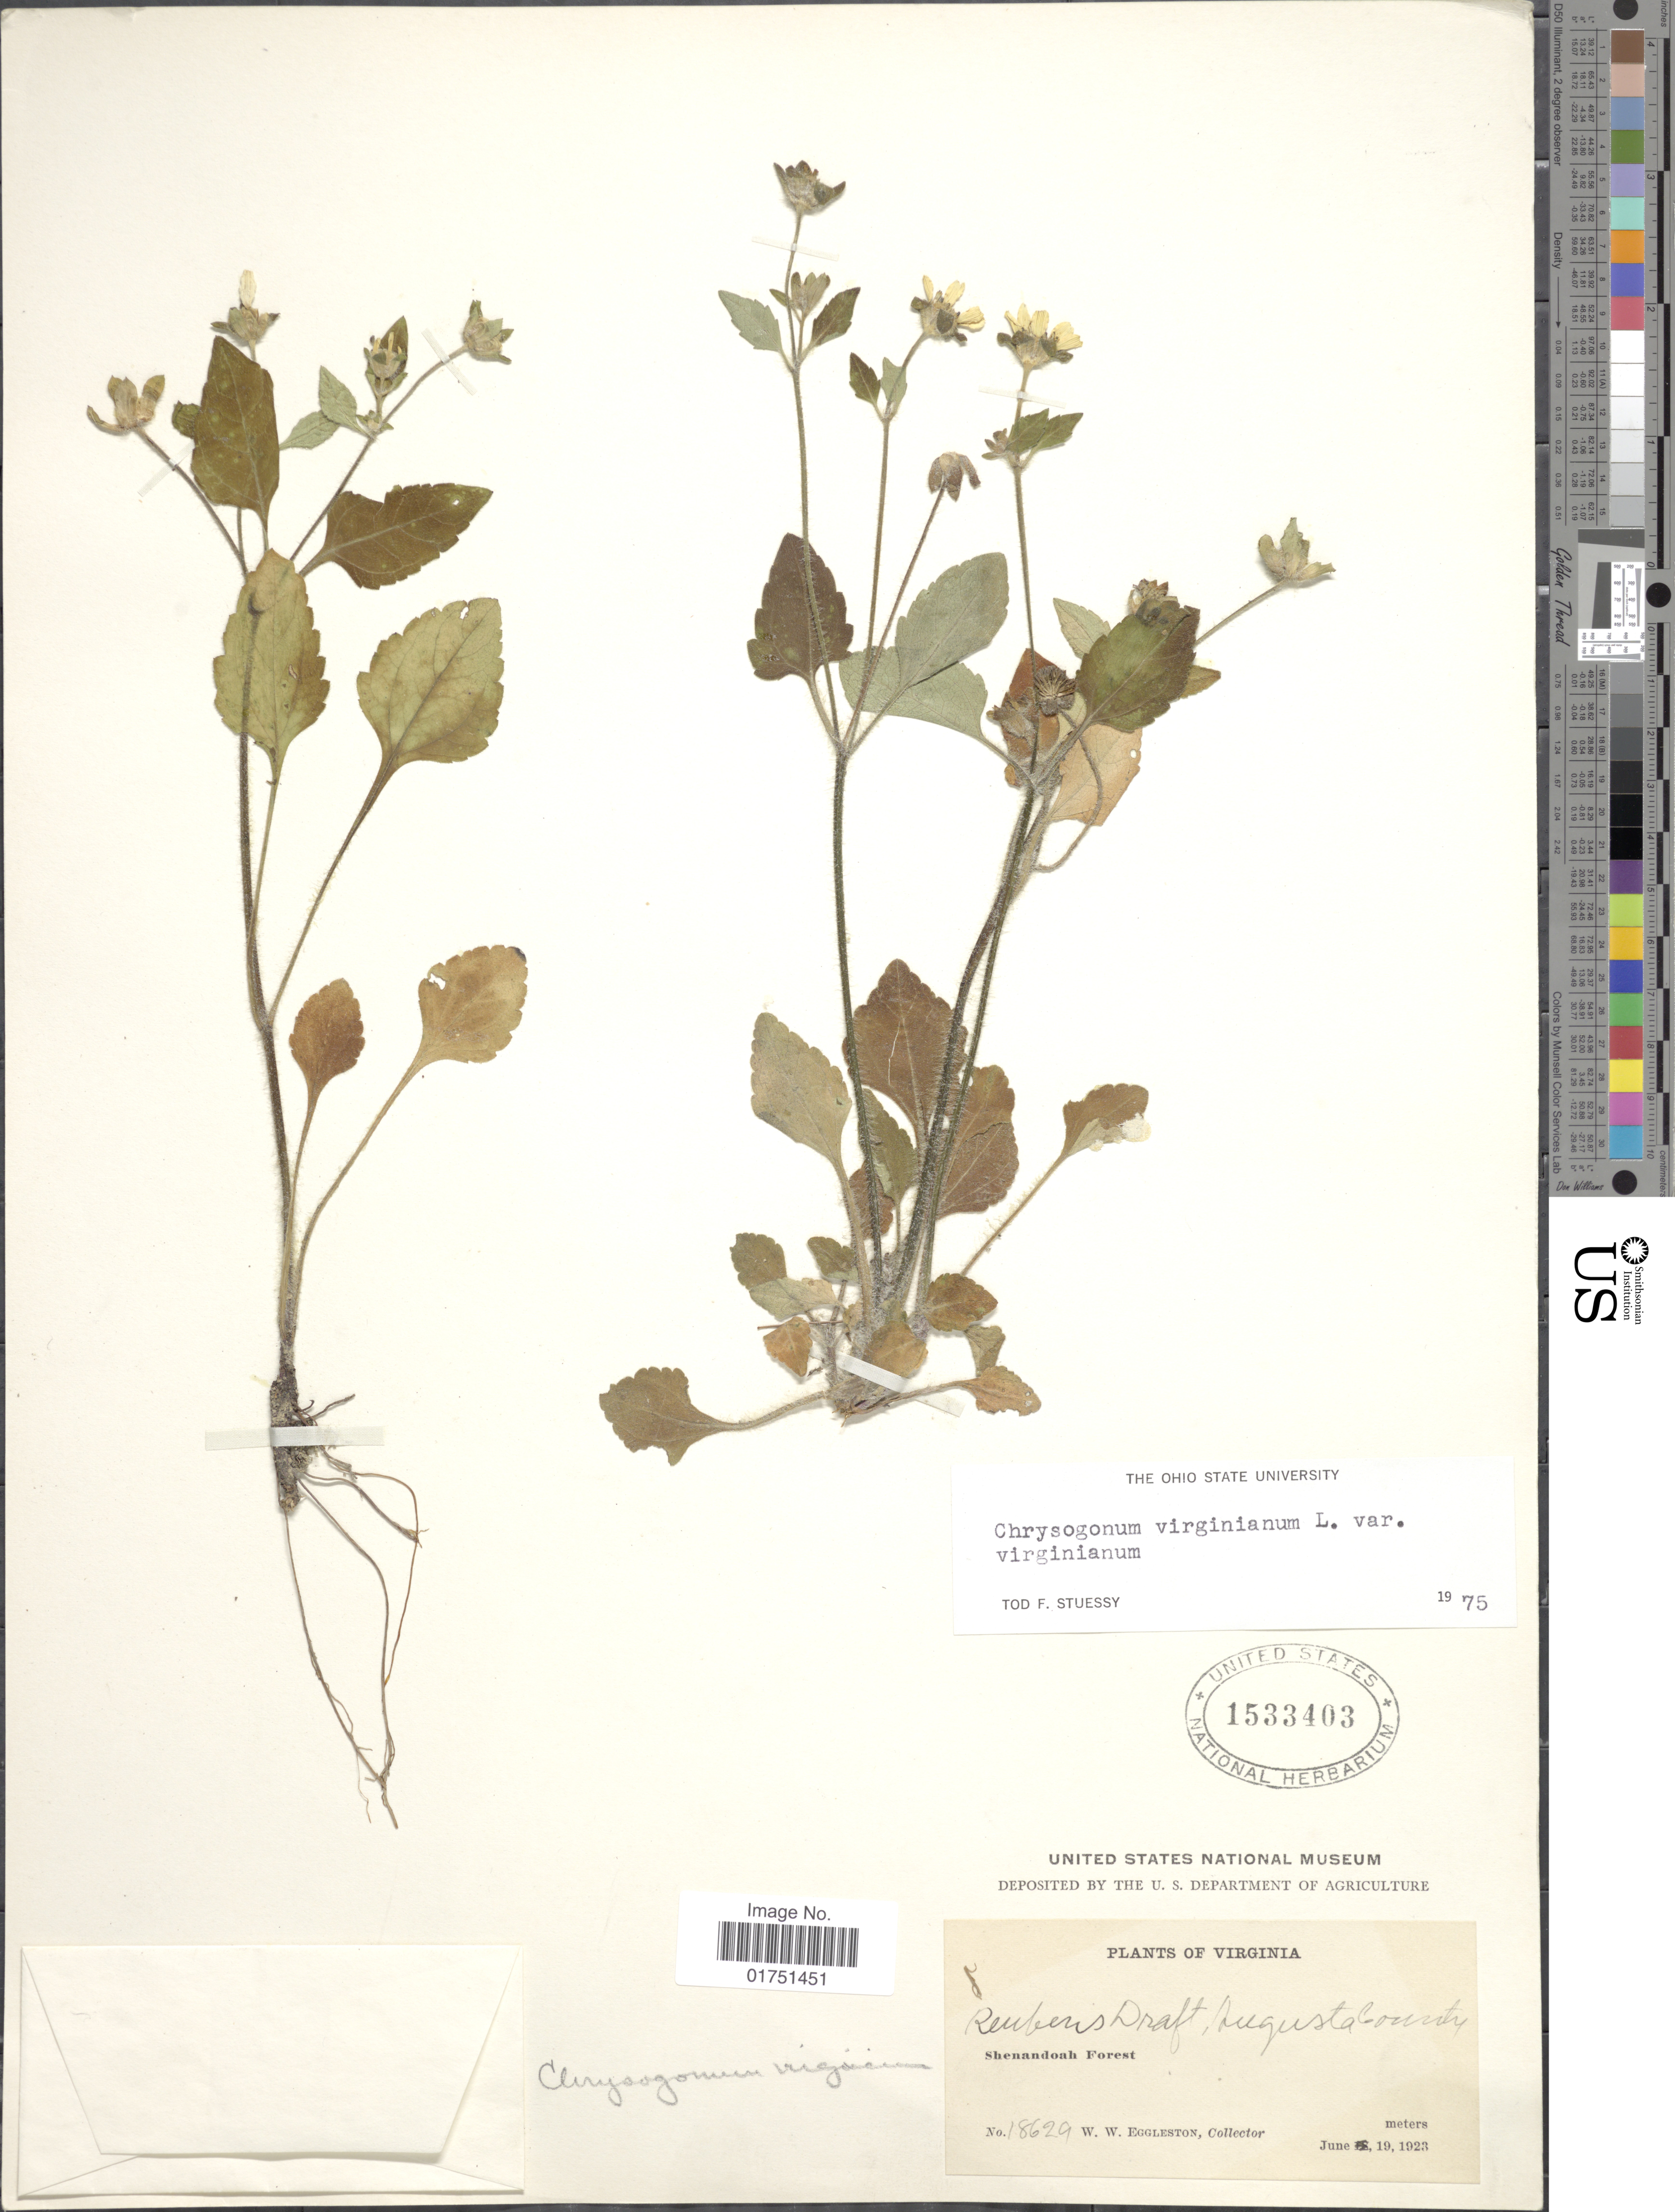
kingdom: Plantae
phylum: Tracheophyta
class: Magnoliopsida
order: Asterales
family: Asteraceae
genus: Chrysogonum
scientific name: Chrysogonum virginianum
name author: L.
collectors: W. W. Eggleston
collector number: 18629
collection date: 1923-06-19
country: United States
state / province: Virginia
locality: Shenandoah Forest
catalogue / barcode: US 1533403